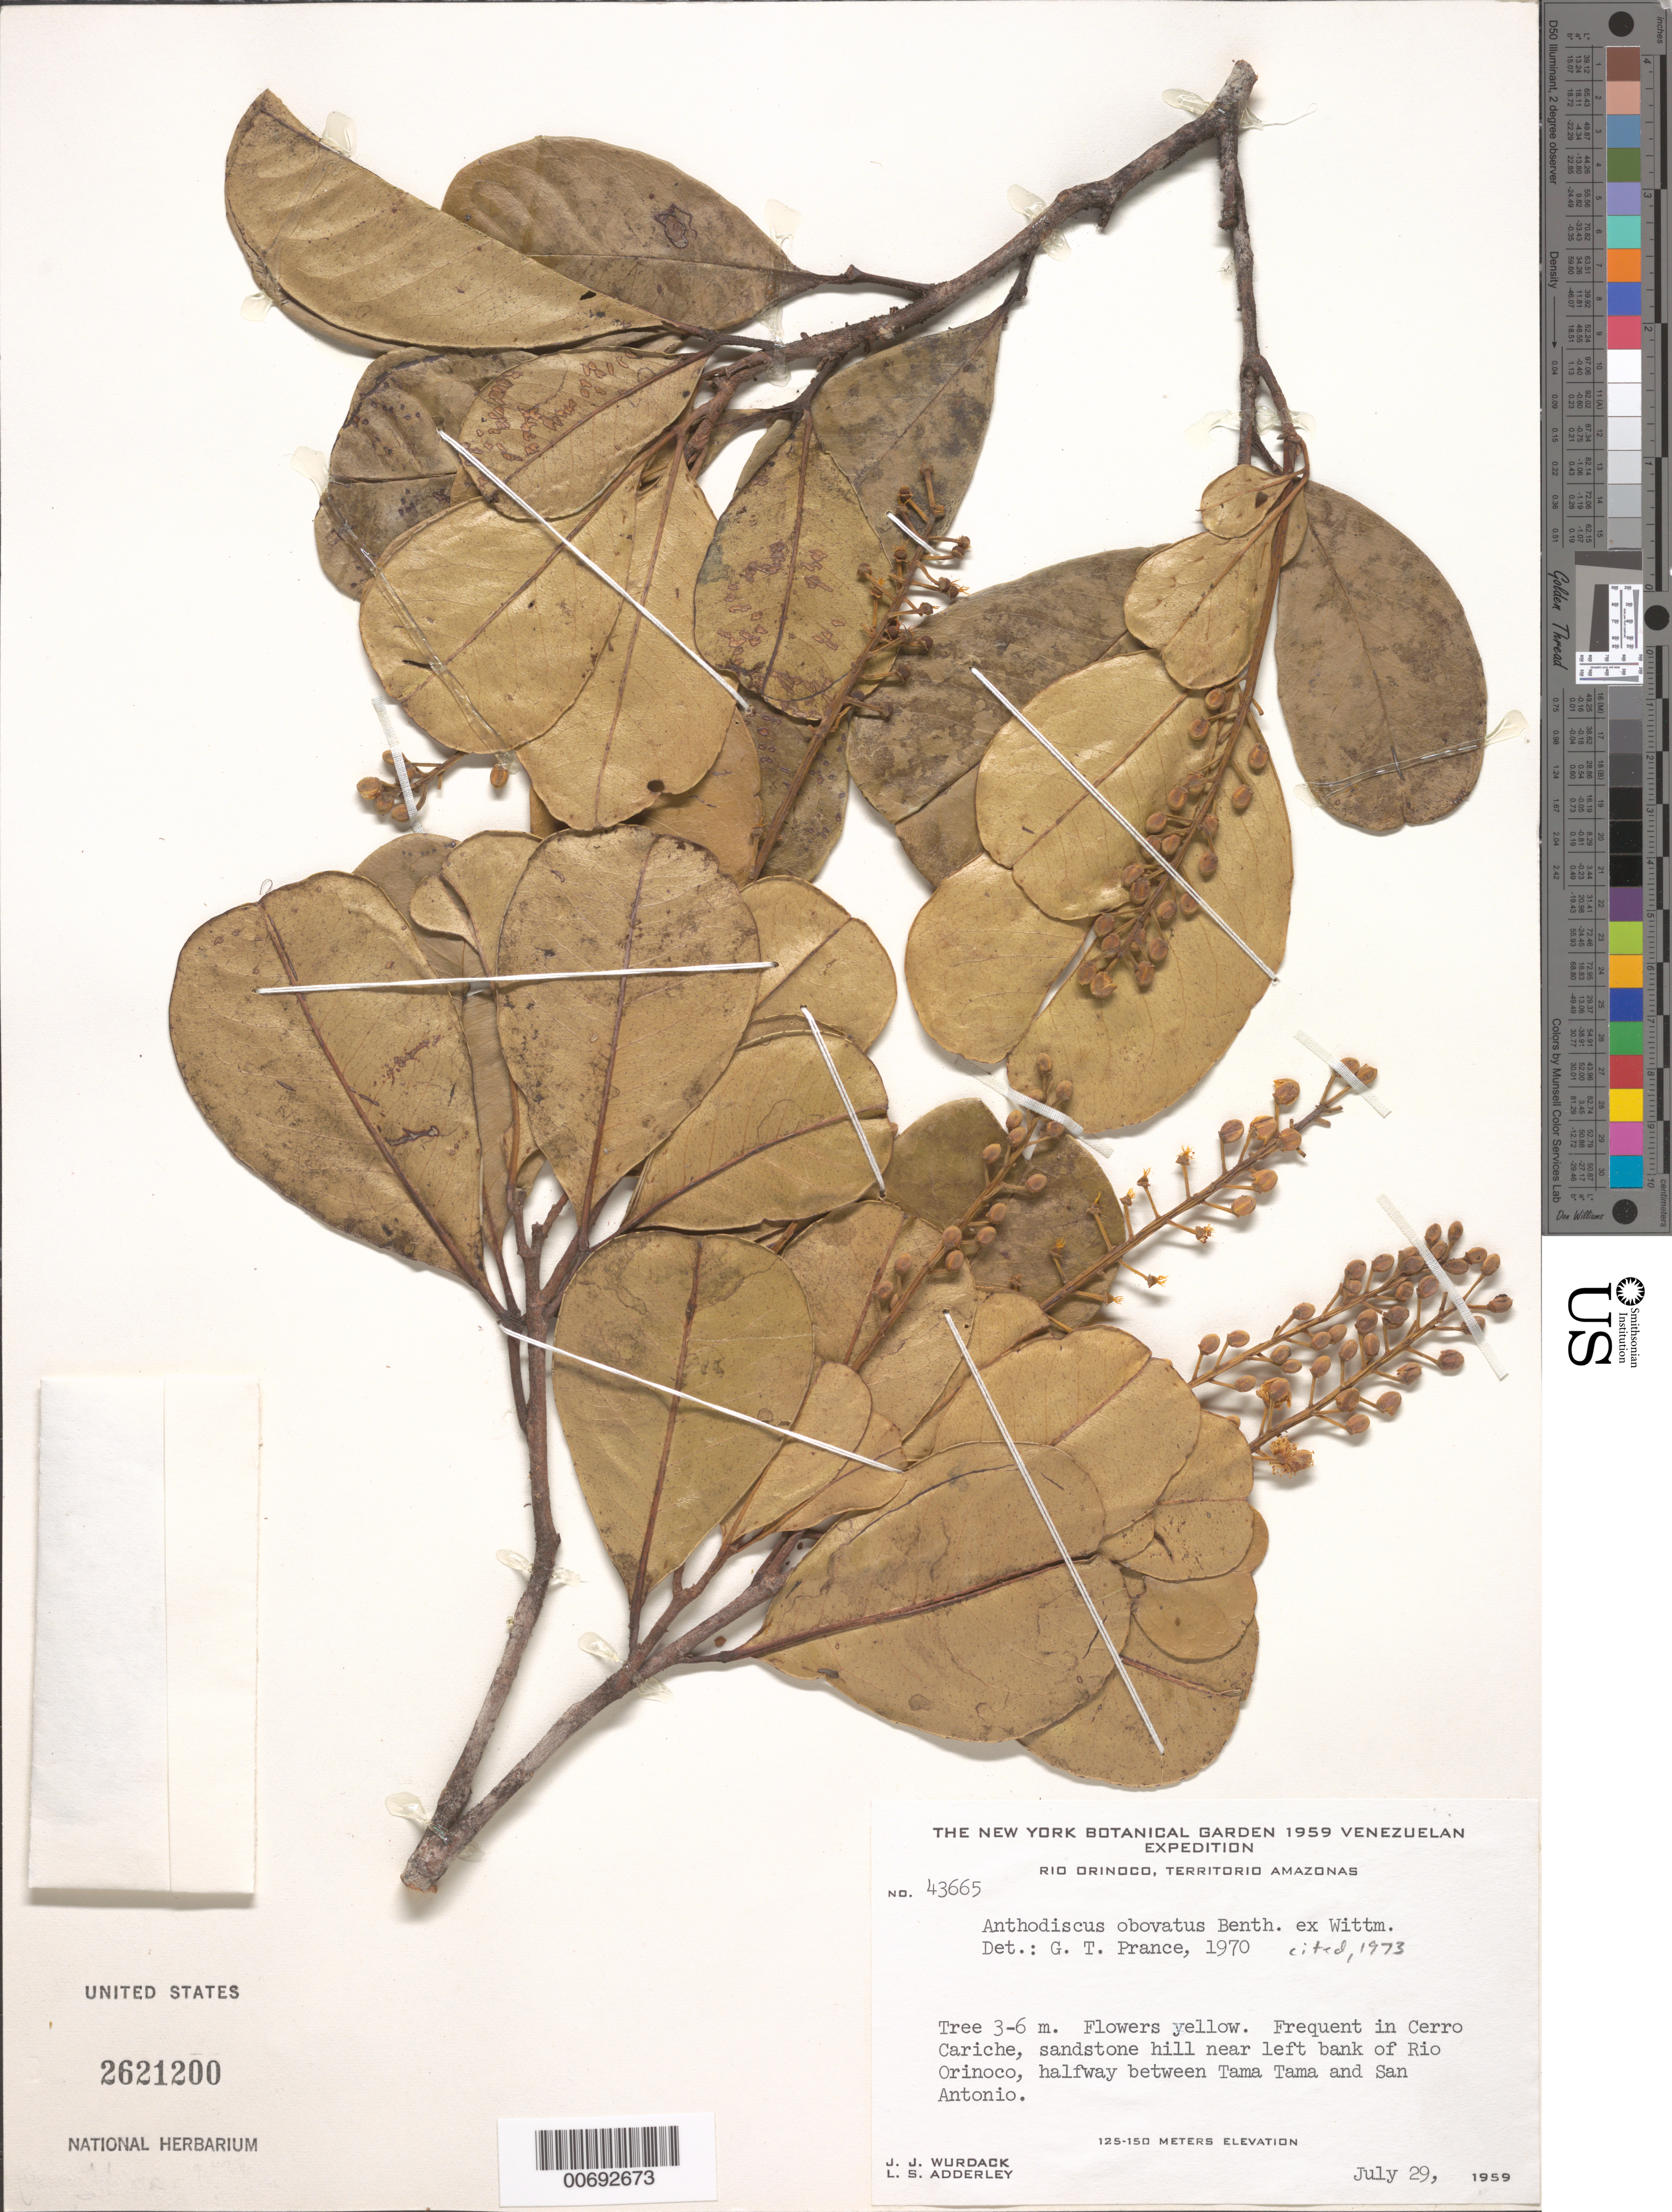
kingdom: Plantae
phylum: Tracheophyta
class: Magnoliopsida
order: Malpighiales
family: Caryocaraceae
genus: Anthodiscus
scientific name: Anthodiscus obovatus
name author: Benth. ex Wittm.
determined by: Prance, G. T.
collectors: J. J. Wurdack & L. S. Adderley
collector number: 43665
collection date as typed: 28-Jul-59 to 29-Jul-59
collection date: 1959-07-28/1959-07-29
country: Venezuela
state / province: Amazonas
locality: Cerro Cariche; Río Orinoco, left bank; 1/2 way between Tama Tama and San Antonio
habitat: Sandstone hill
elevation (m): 125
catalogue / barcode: US 2621200